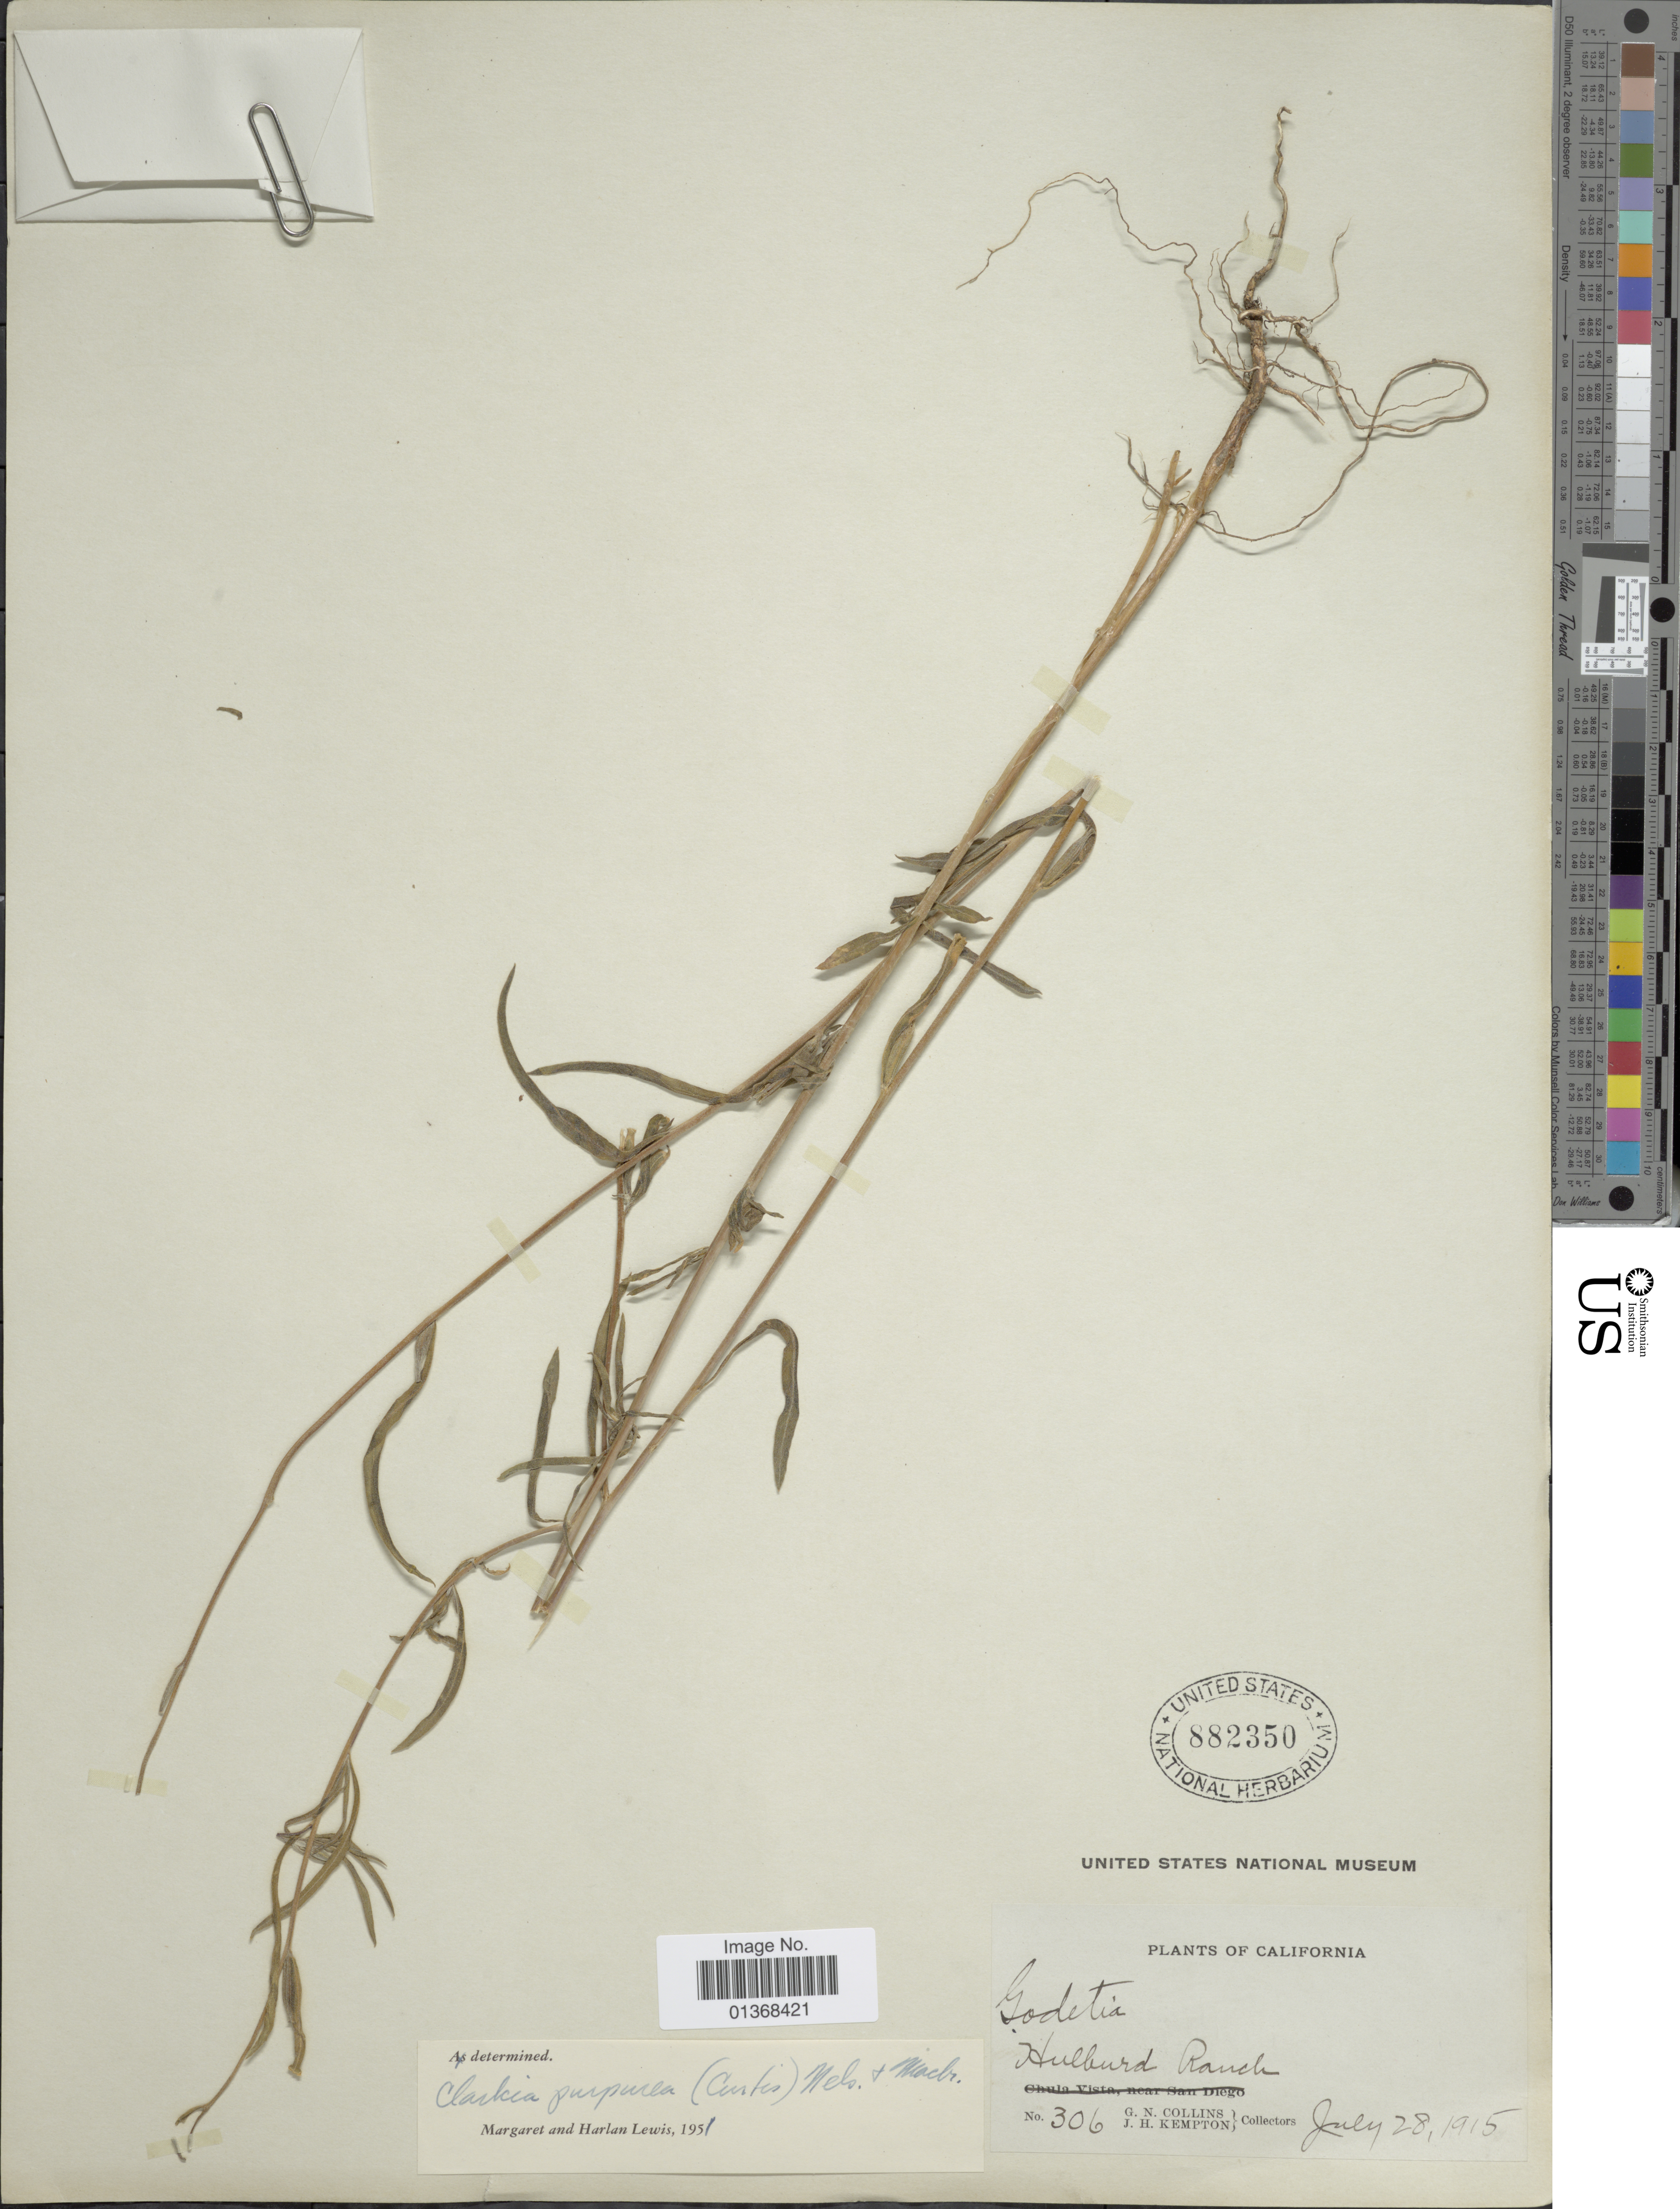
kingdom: Plantae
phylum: Tracheophyta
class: Magnoliopsida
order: Myrtales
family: Onagraceae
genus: Clarkia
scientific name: Clarkia purpurea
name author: (Curtis) A. Nelson & J.F. Macbr.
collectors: G. Collins & J. H. Kempton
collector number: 306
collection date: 1915-07-28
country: United States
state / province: California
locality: Hulburd Ranch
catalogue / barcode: US 882350